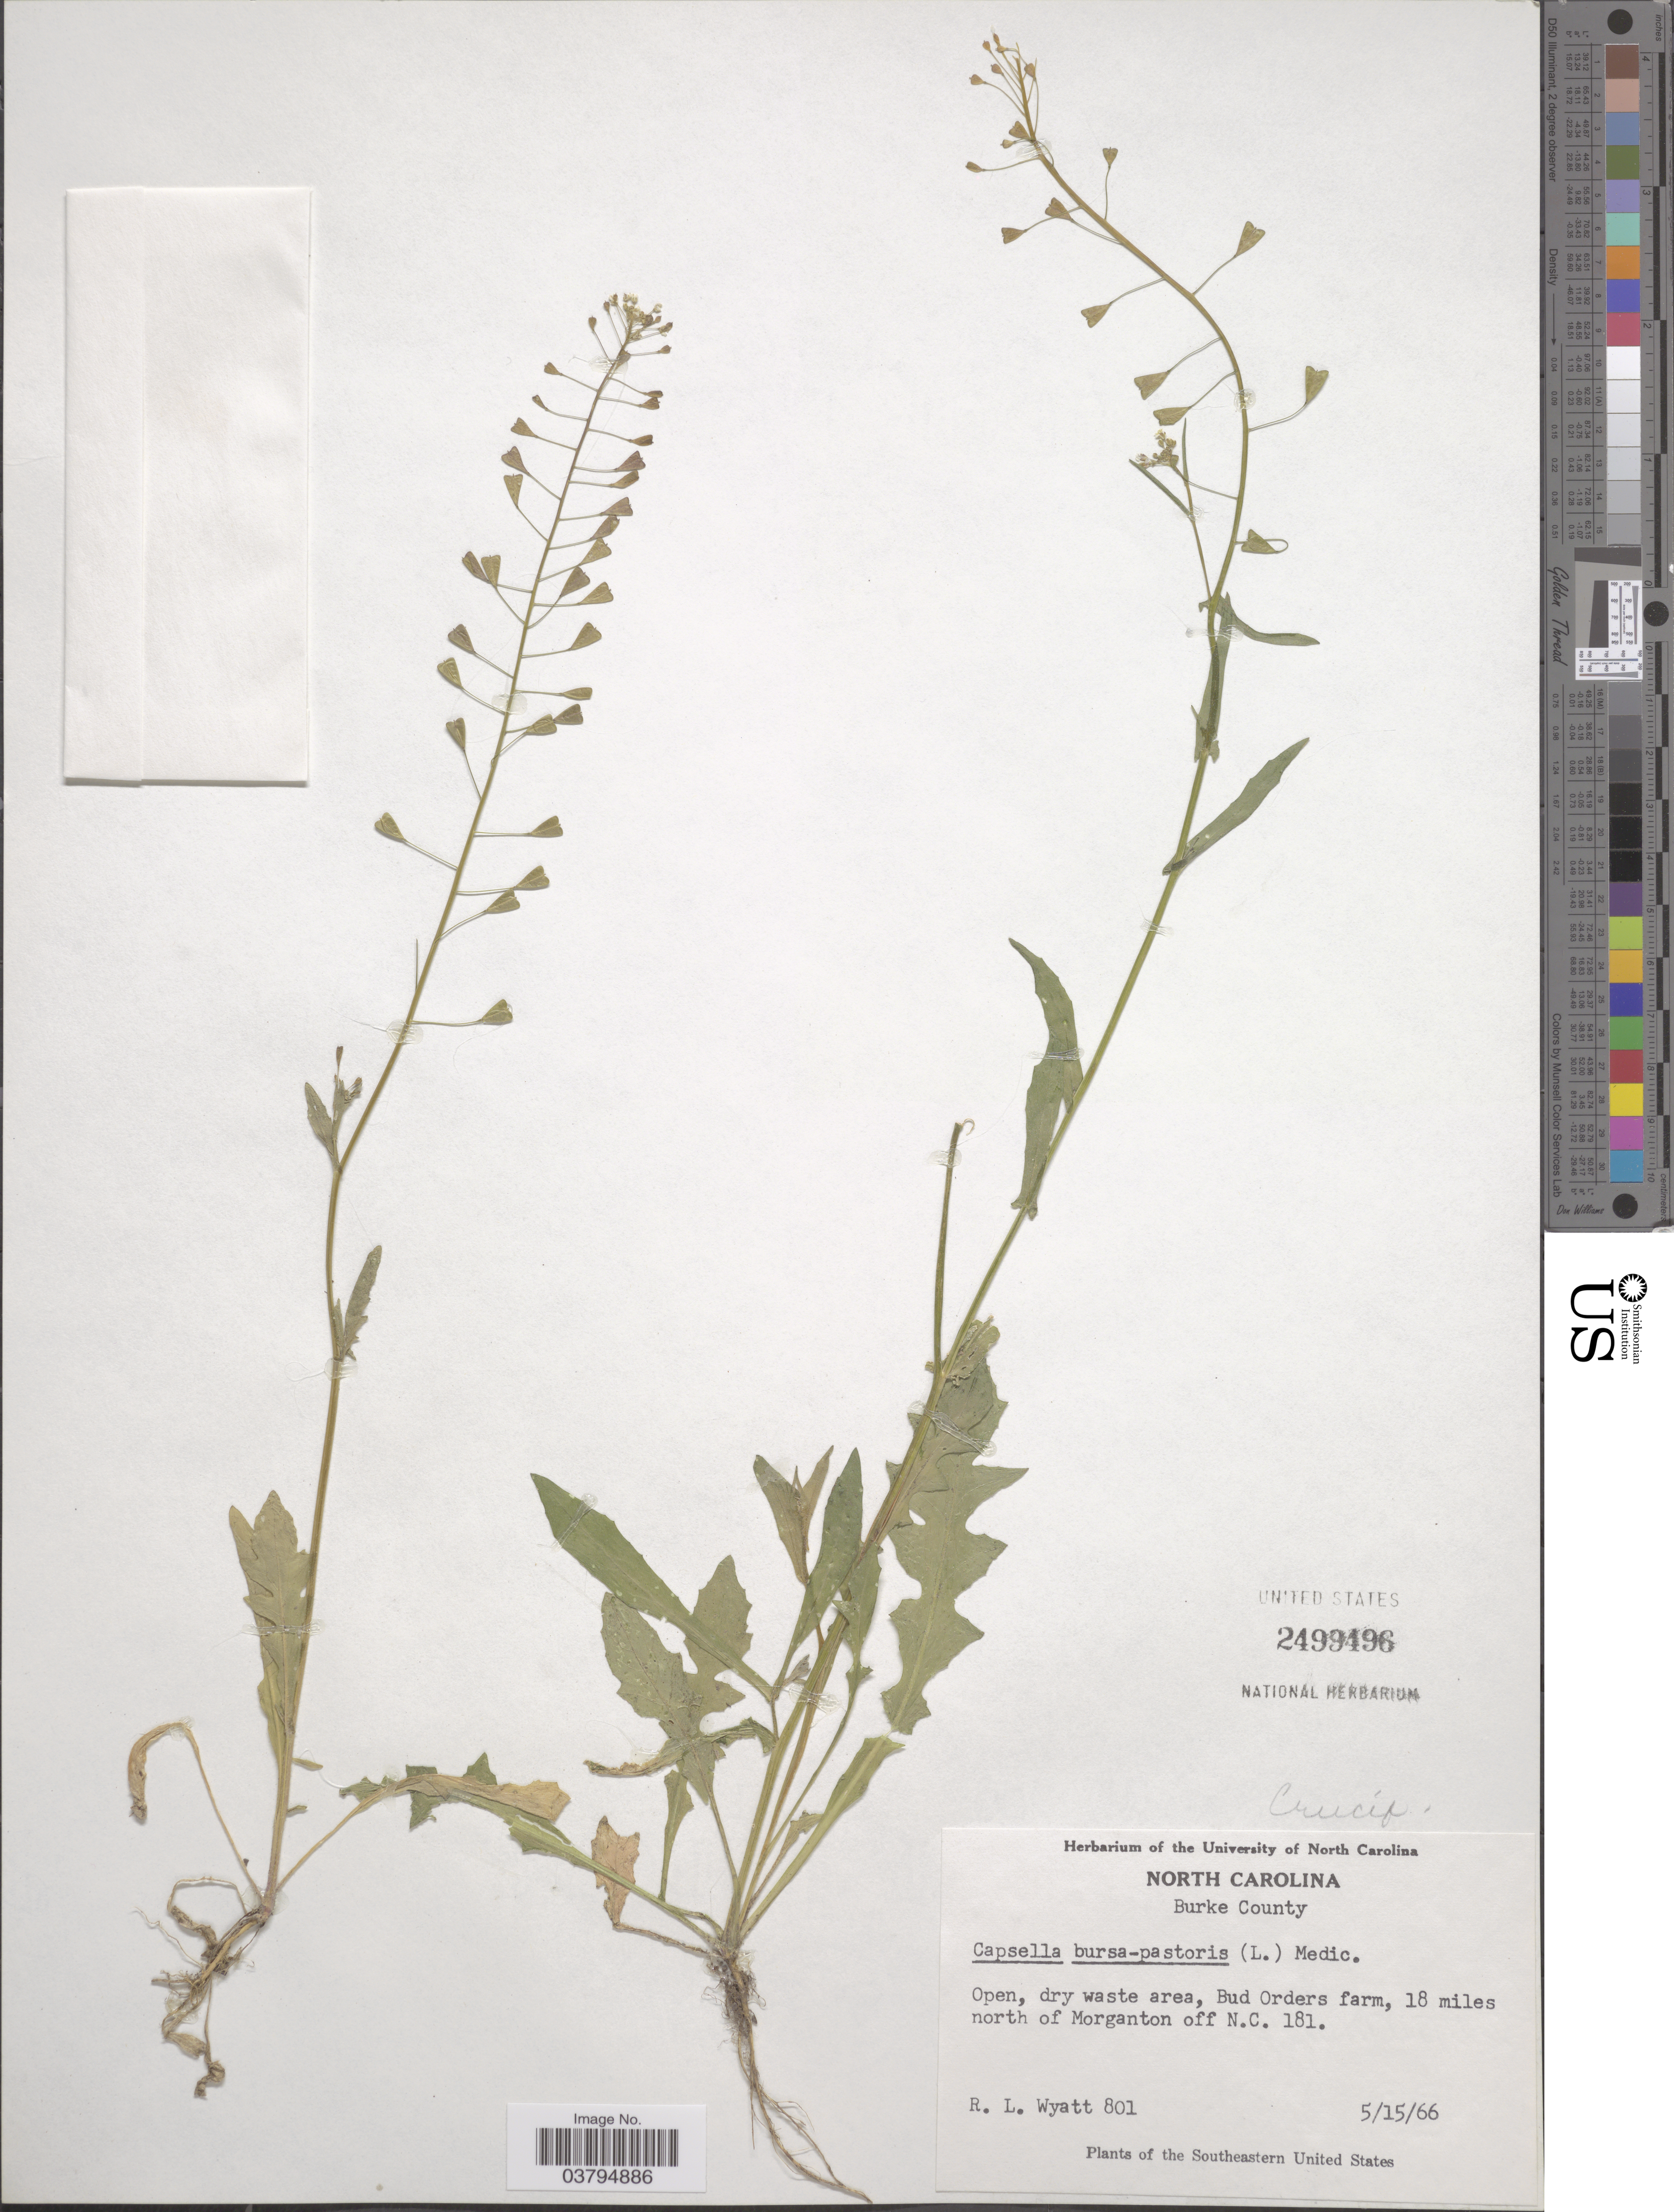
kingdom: Plantae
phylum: Tracheophyta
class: Magnoliopsida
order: Brassicales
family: Brassicaceae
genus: Capsella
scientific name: Capsella bursa-pastoris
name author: (L.) Medik.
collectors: R. Wyatt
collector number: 801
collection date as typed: Transcribed d/m/y: 15/5/66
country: United States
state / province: North Carolina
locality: Burke County. Bud Orders farm, 18 miles north of Morganton off N. C. 181. Southeastern United States.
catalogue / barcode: US 2499496